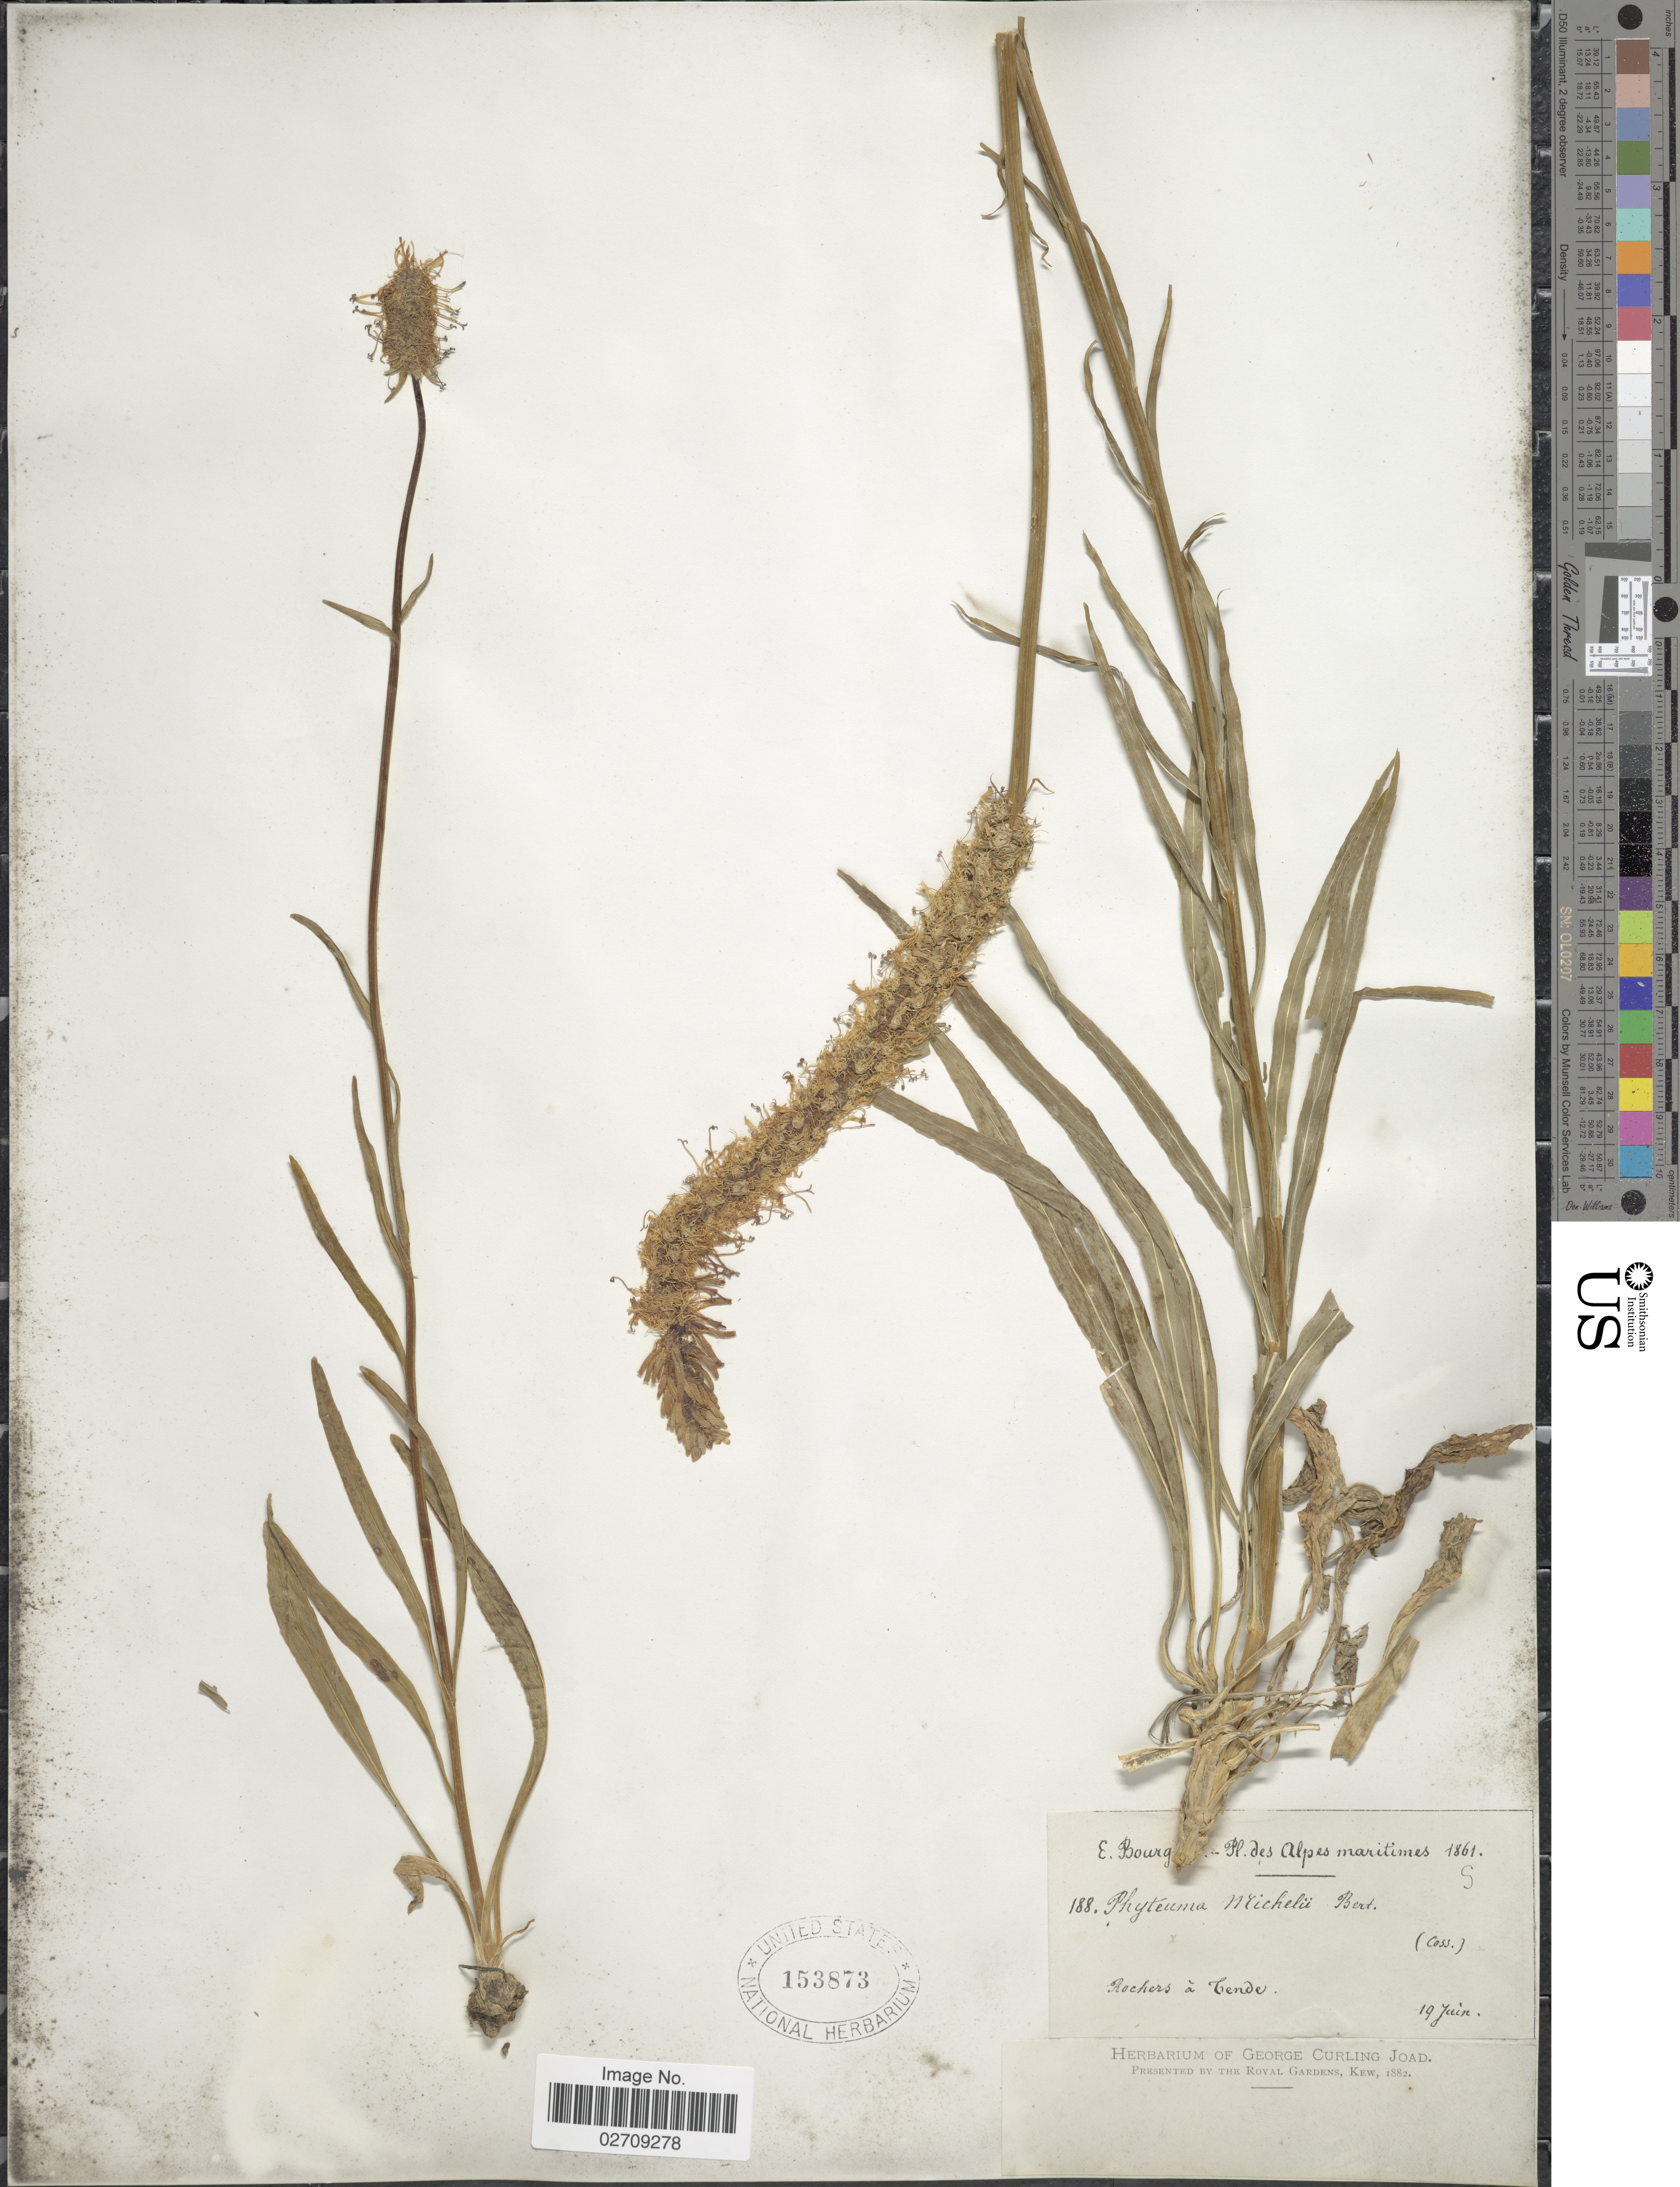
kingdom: Plantae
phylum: Tracheophyta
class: Magnoliopsida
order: Asterales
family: Campanulaceae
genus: Phyteuma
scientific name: Phyteuma michelii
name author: All.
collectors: E. Bourgeau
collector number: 188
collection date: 1861-06-19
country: France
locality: Alpes Maritimes. Rochers a Tende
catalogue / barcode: US 153873